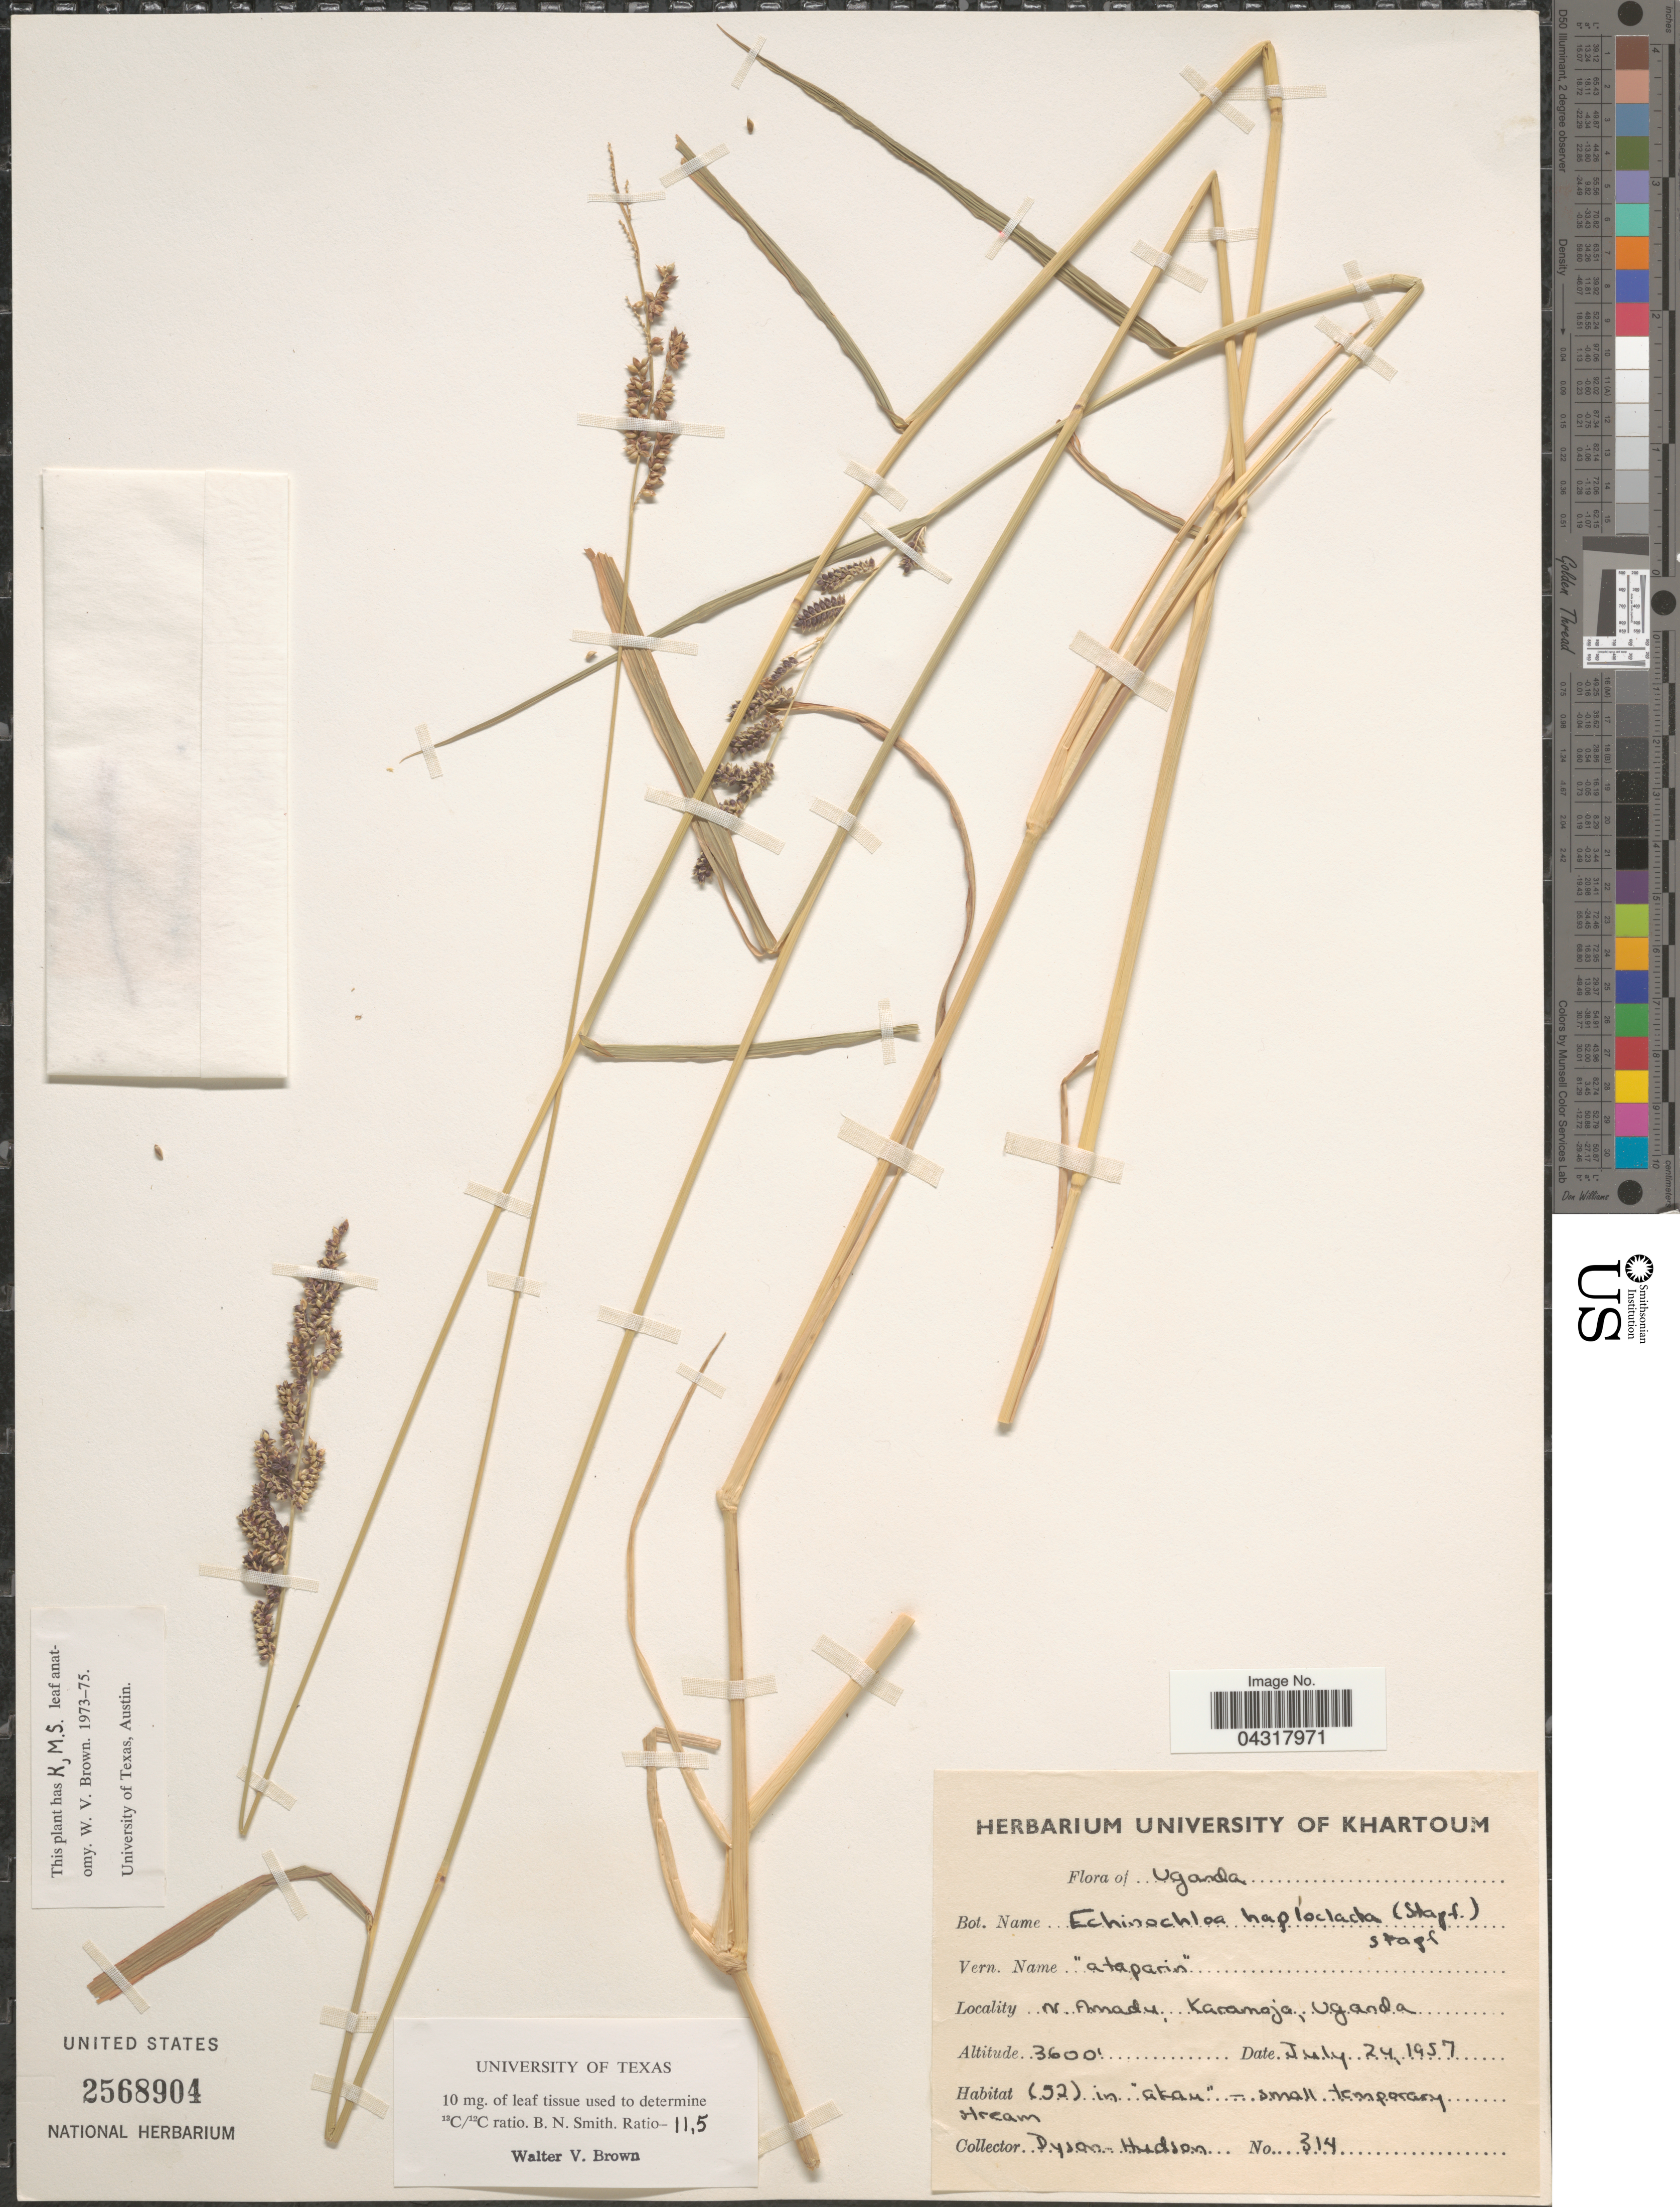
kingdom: Plantae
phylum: Tracheophyta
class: Liliopsida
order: Poales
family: Poaceae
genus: Echinochloa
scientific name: Echinochloa haploclada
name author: (Stapf) Stapf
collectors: Dyson-Hudson, --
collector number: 314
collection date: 1957-07-24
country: Uganda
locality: N. Amadu, Karamoja.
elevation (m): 1097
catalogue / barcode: US 2568904